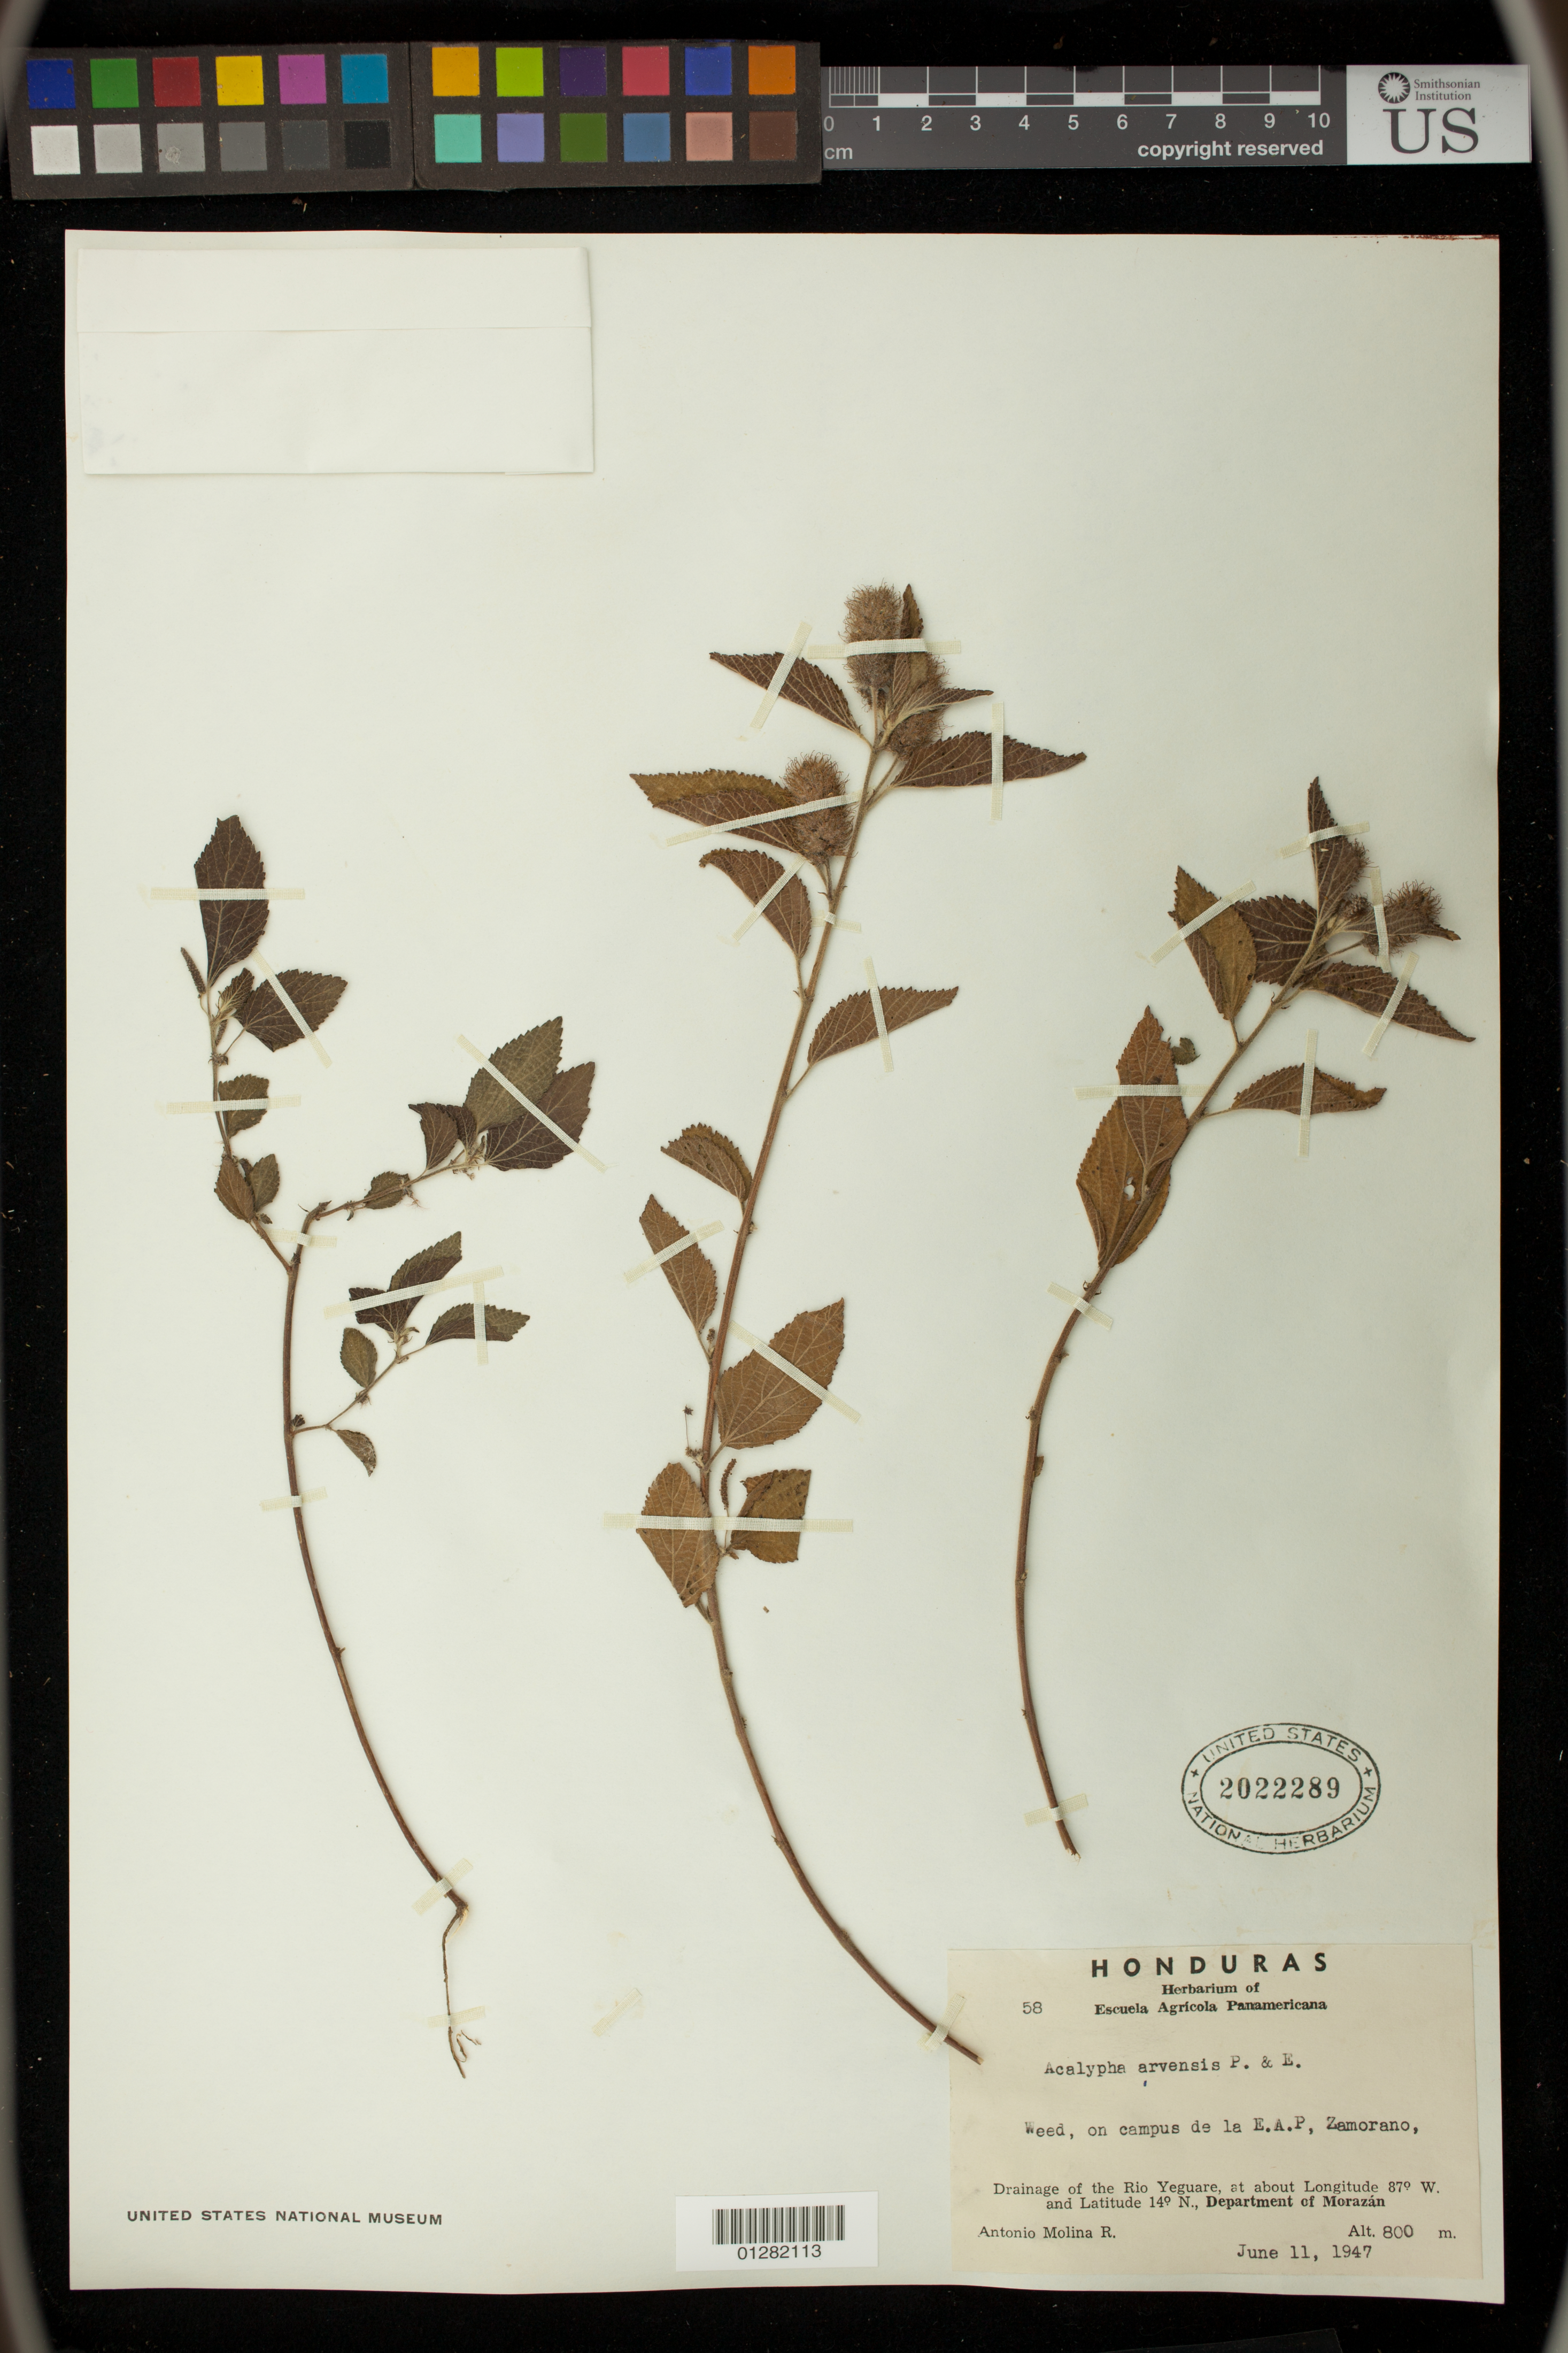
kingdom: Plantae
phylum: Tracheophyta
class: Magnoliopsida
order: Malpighiales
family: Euphorbiaceae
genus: Acalypha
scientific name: Acalypha arvensis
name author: Poepp.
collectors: A. Molina R.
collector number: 58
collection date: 1947-06-11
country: Honduras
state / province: Fco. Morazán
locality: on campus of Escuela Agricola Panamericana, Zamorano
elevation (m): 800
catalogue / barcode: US 2022289